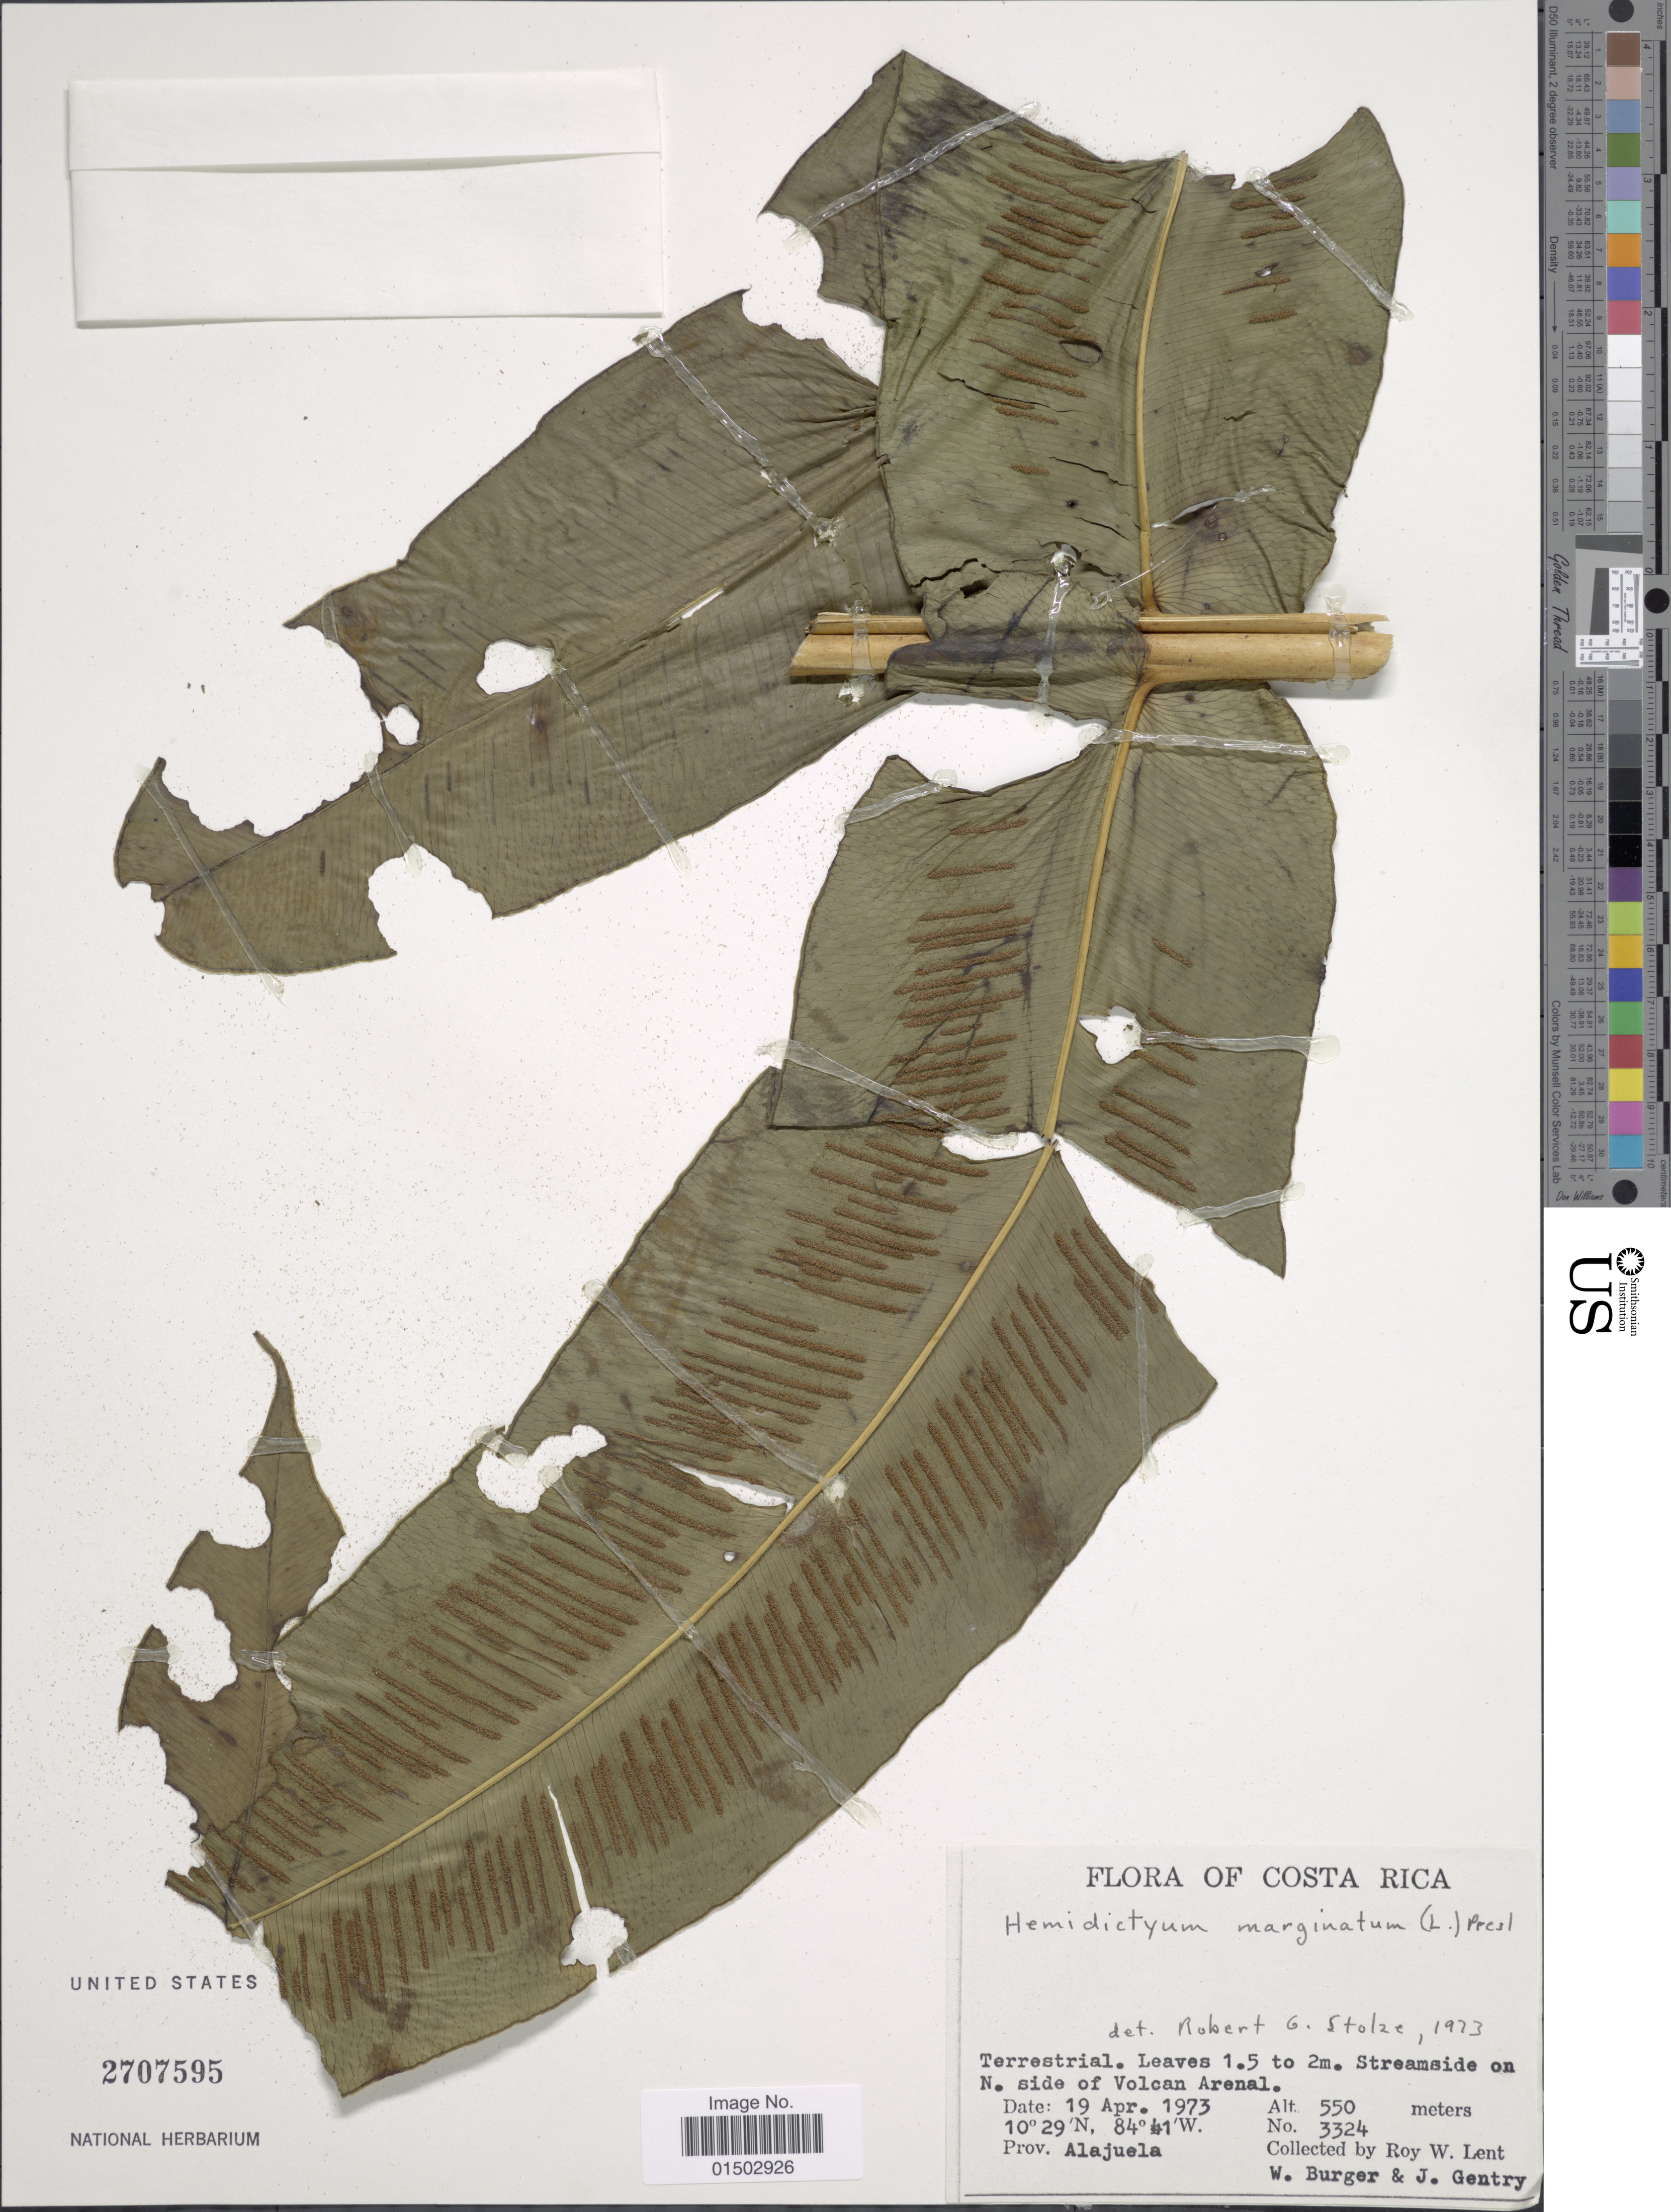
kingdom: Plantae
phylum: Tracheophyta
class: Polypodiopsida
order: Polypodiales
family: Hemidictyaceae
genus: Hemidictyum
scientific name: Hemidictyum marginatum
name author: (L.) C. Presl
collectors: R. W. Lent, W. Burger & J. L. Gentry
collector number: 3324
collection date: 1973-04-19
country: Costa Rica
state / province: Alajuela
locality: Terrestrial. Leaves 1.5 to 2m. Streamside on N. side of Volcan Arenal.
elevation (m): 550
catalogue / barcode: US 2707595